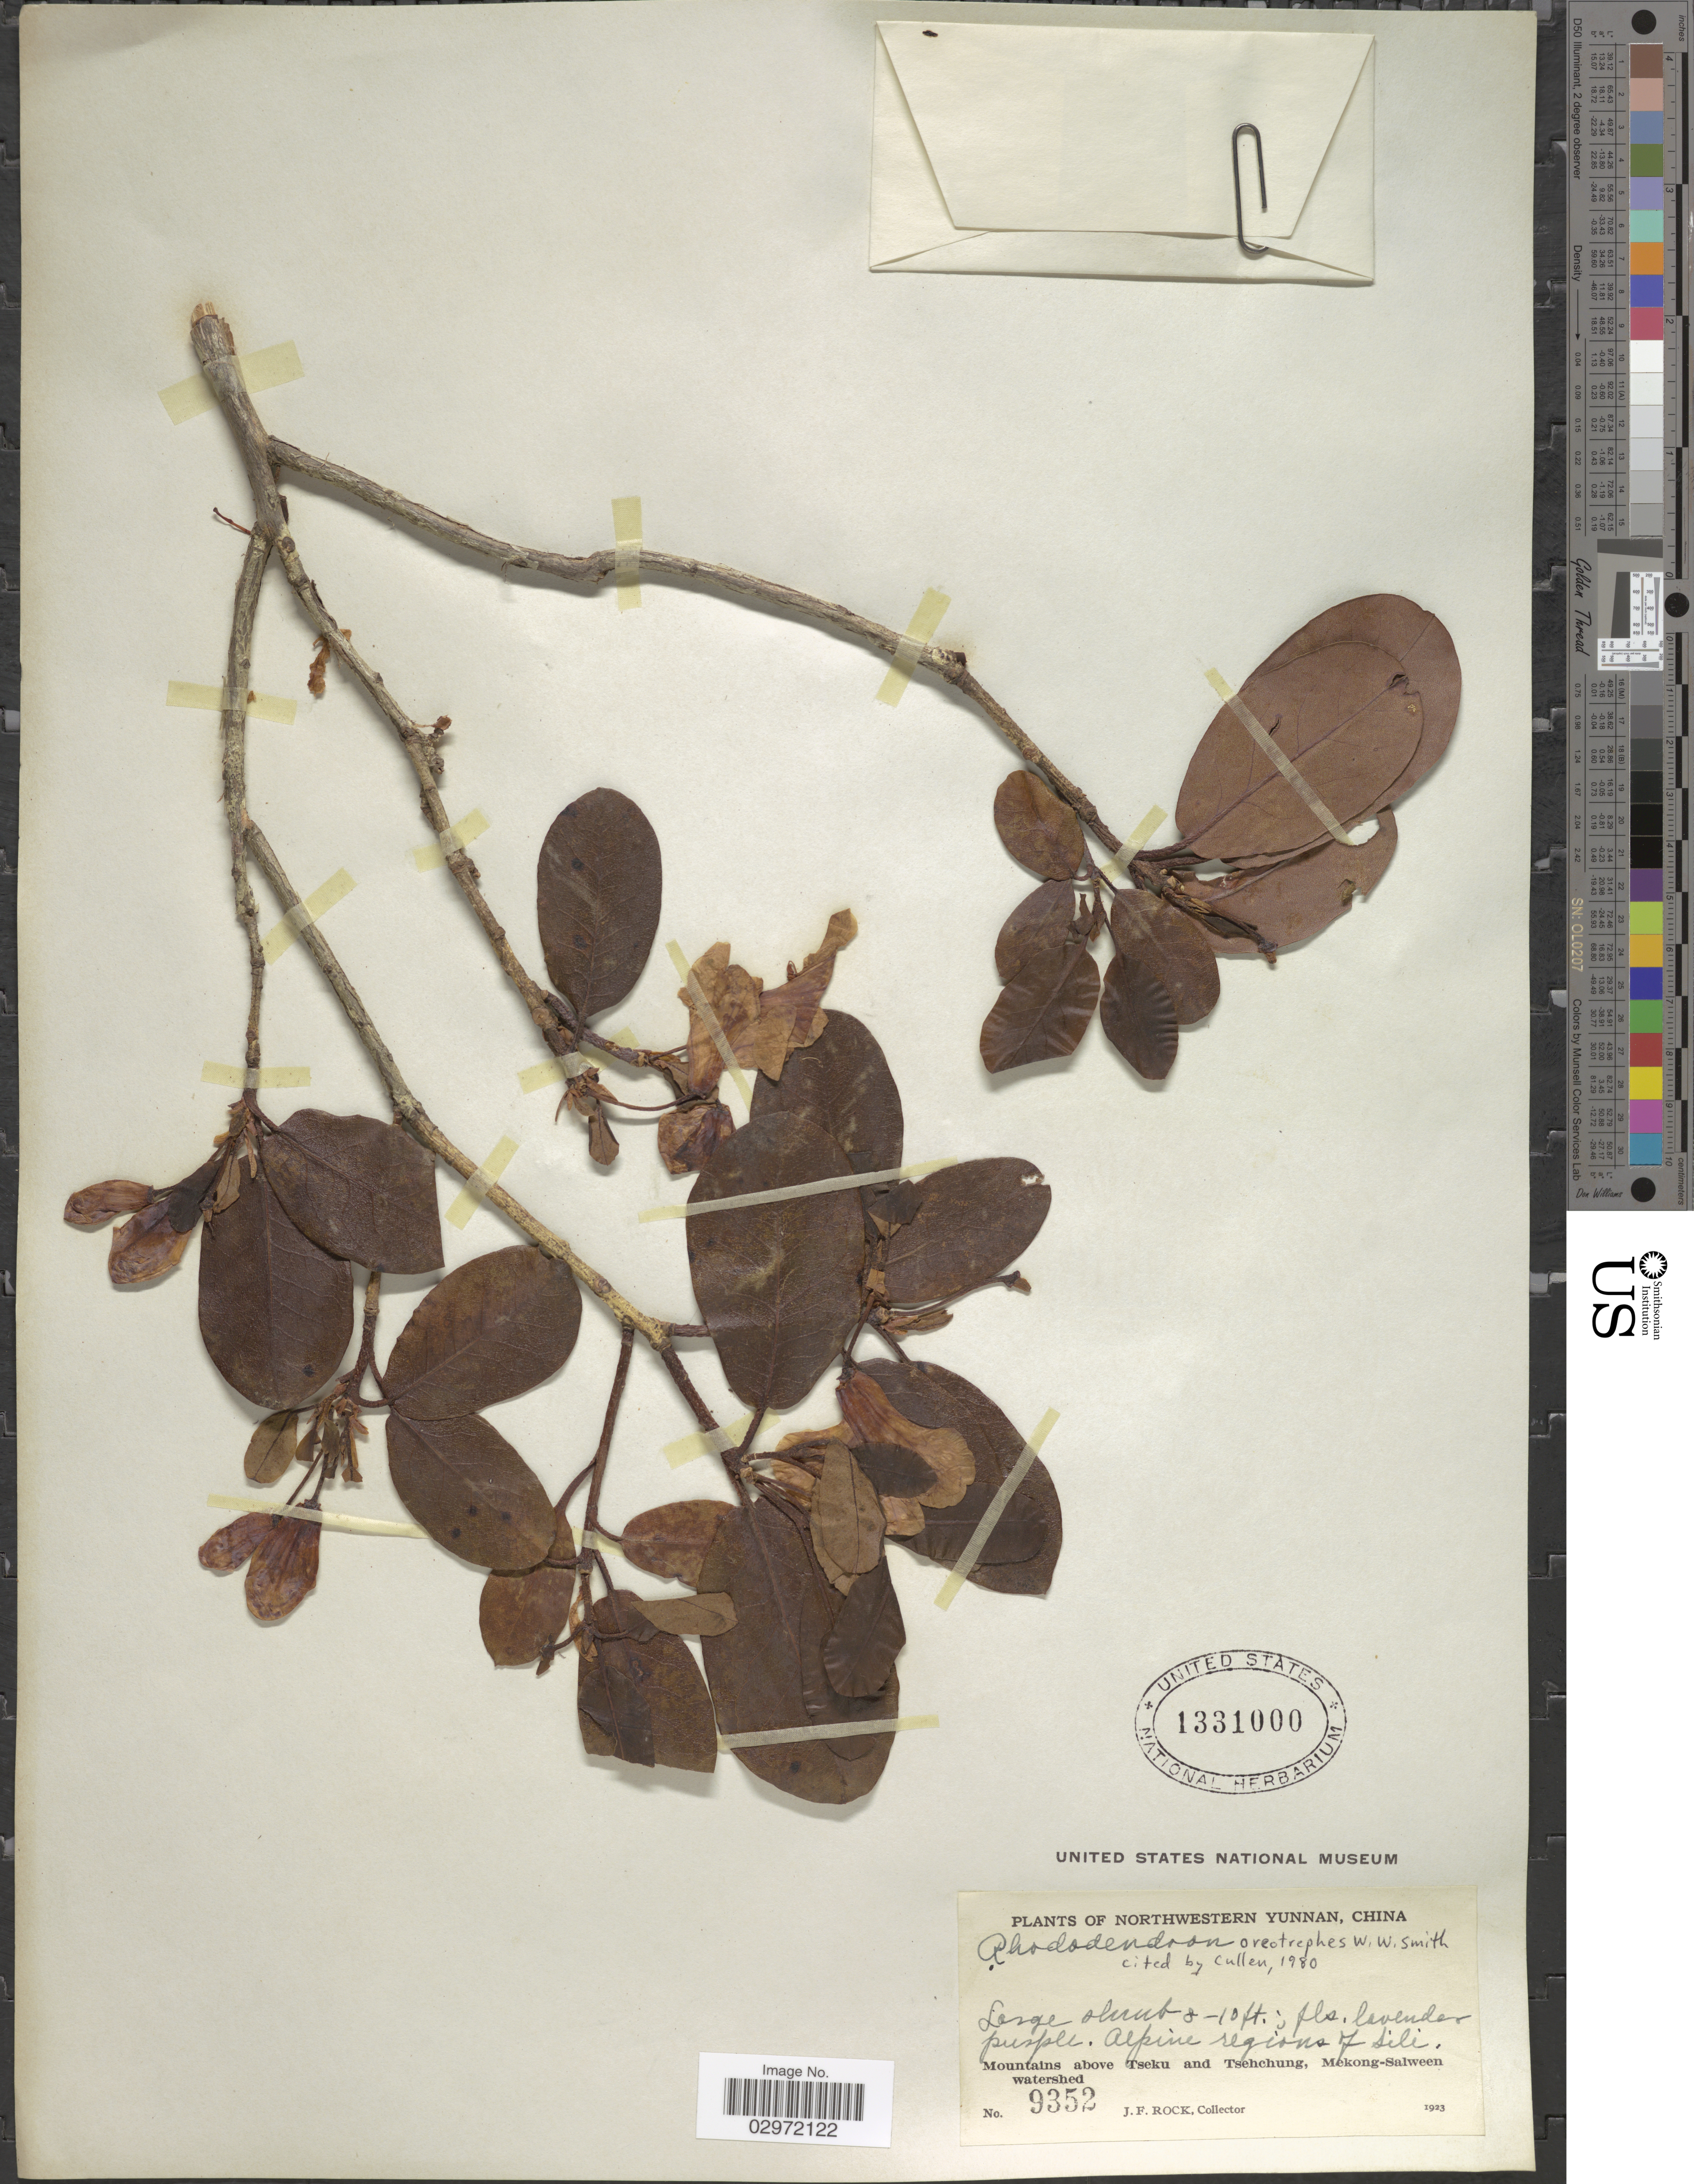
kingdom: Plantae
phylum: Tracheophyta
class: Magnoliopsida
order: Ericales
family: Ericaceae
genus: Rhododendron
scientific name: Rhododendron oreotrephes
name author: W.W. Sm.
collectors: J. Rock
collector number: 9352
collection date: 1923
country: China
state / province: Yunnan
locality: Northwestern Yunnan. Alpine regions of Sili. Mountains above Tseku and Tsehchung, Mekong-Salween watershed.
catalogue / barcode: US 1331000